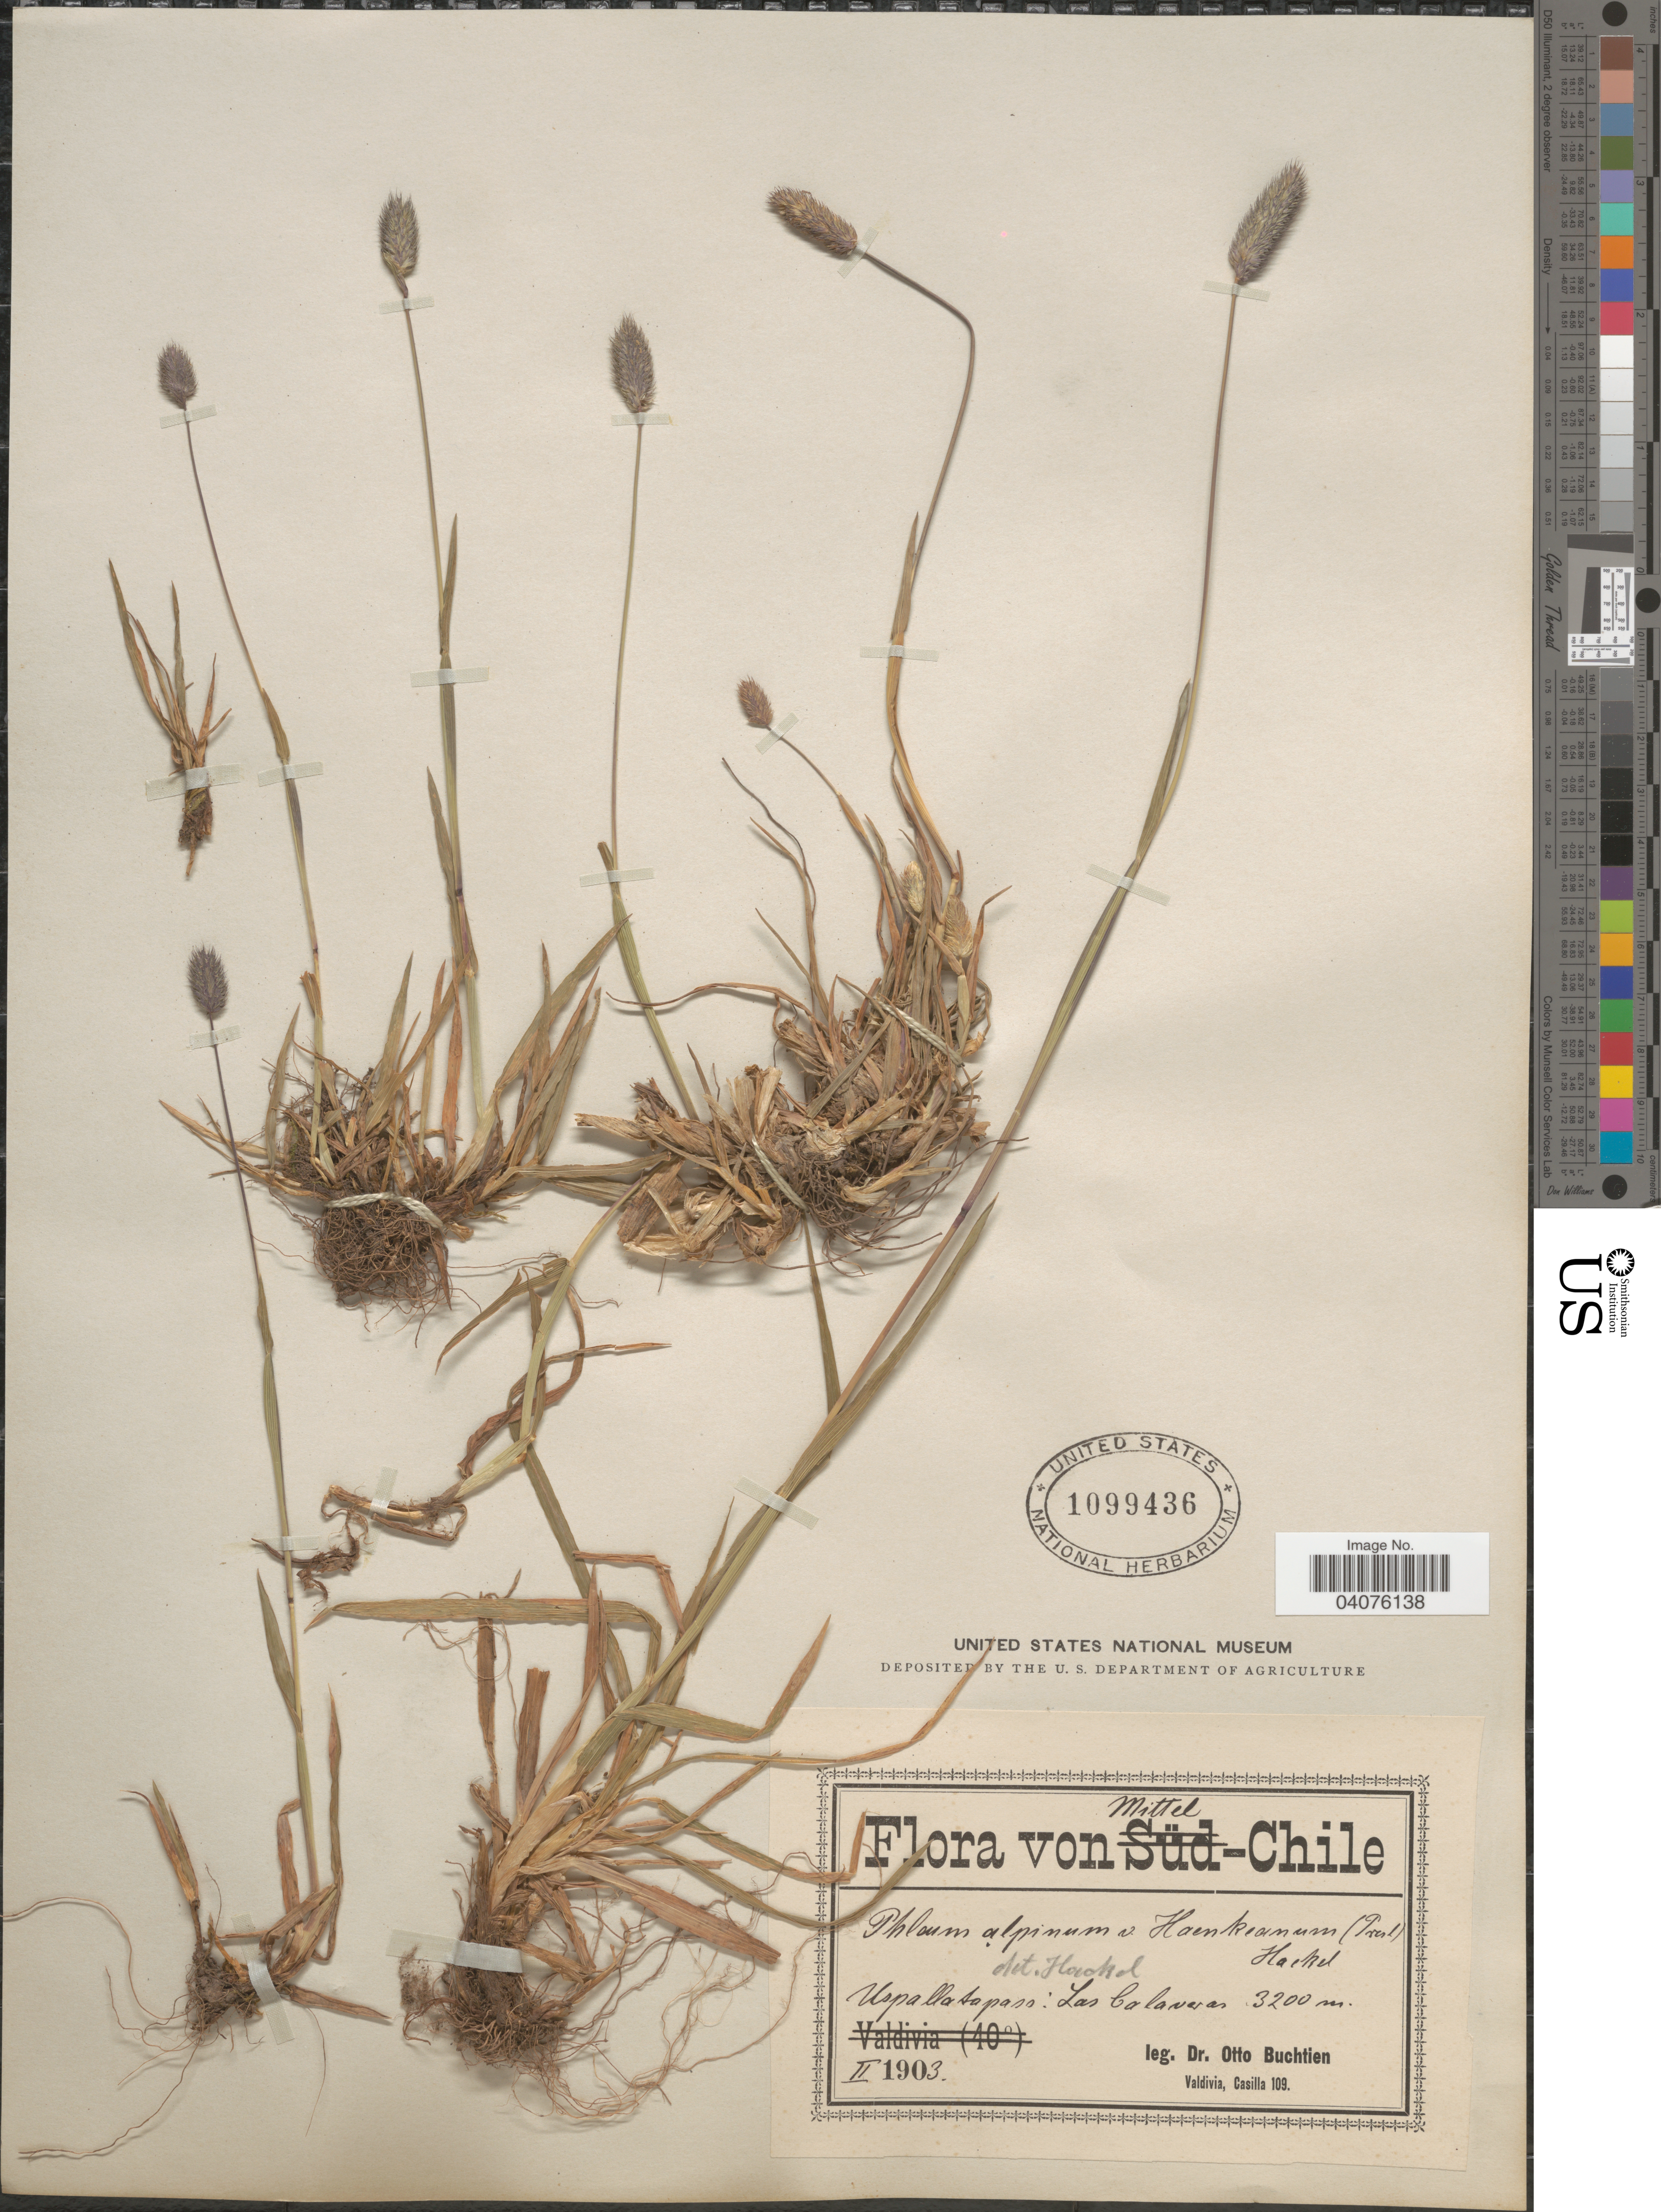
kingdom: Plantae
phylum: Tracheophyta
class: Liliopsida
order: Poales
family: Poaceae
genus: Phleum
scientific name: Phleum alpinum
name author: L.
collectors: O. Buchtien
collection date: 1903-02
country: Chile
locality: Mittel-Chile. Uspallatapass: Las Calaveras.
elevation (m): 3200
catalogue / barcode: US 1099436